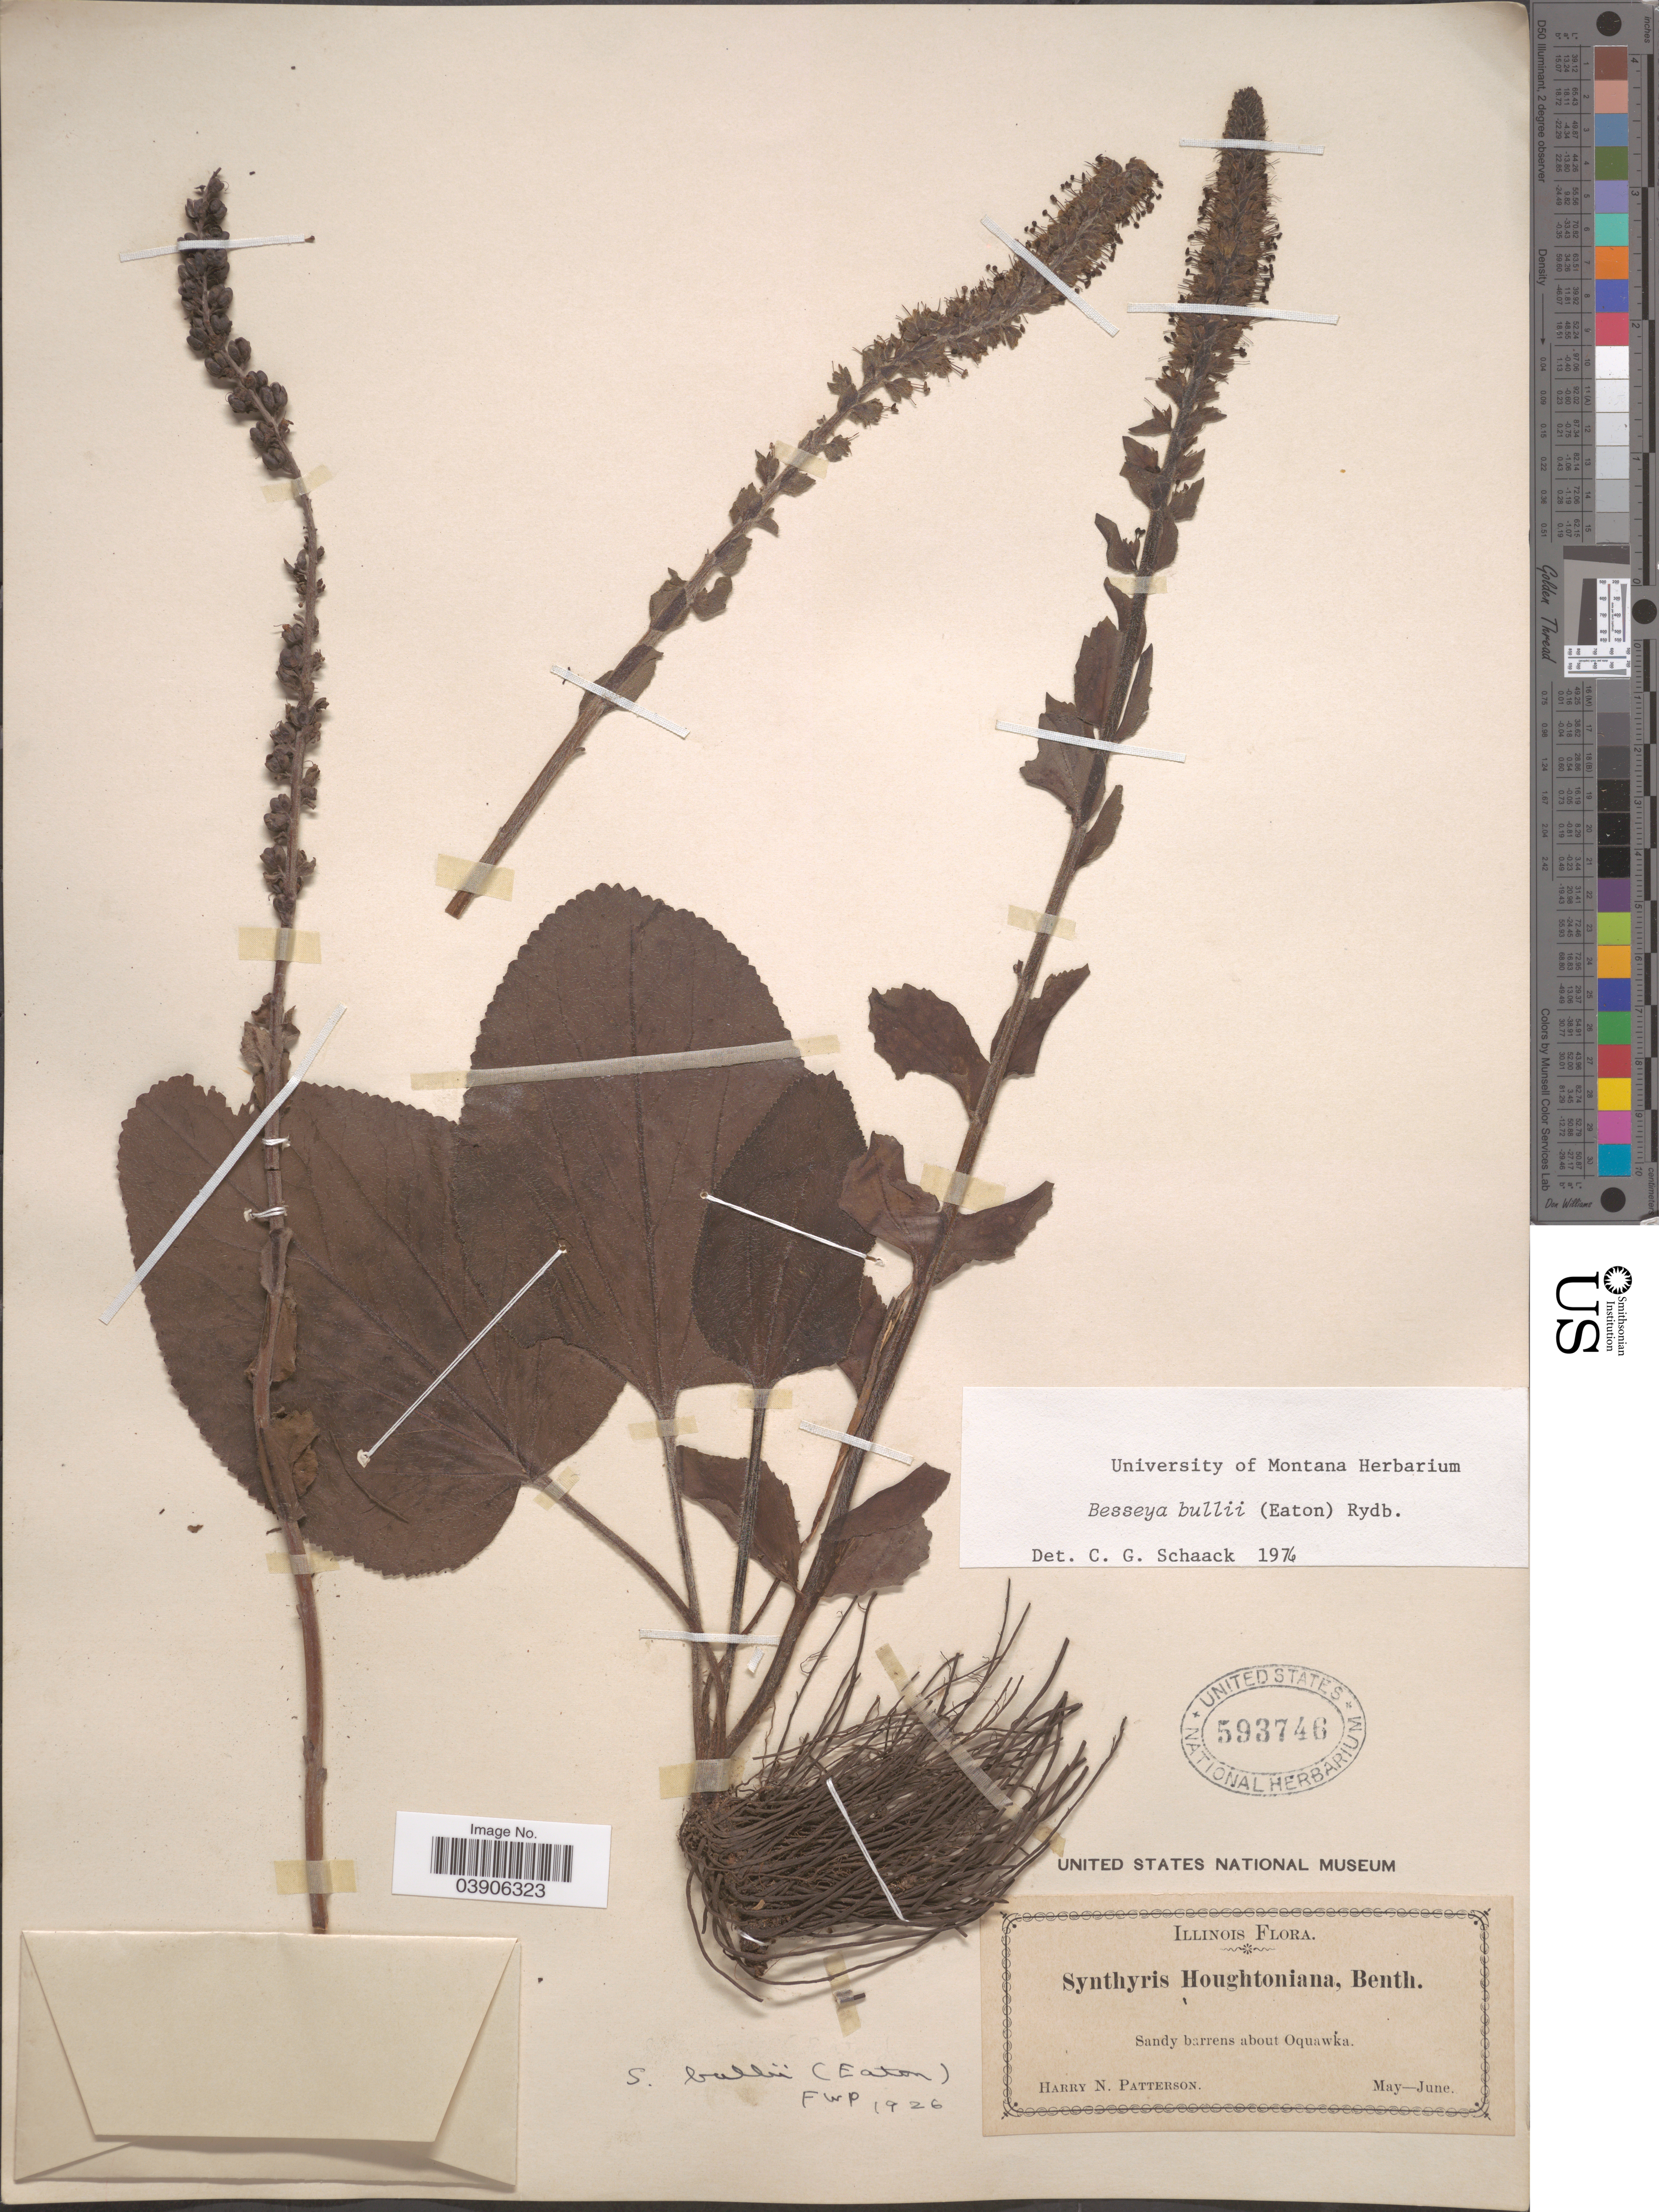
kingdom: Plantae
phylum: Tracheophyta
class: Magnoliopsida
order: Lamiales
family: Plantaginaceae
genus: Synthyris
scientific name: Synthyris bullii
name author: (Eaton) A. Heller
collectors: H. N. Patterson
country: United States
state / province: Illinois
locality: Sandy barrens about Oquawka.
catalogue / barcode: US 593746